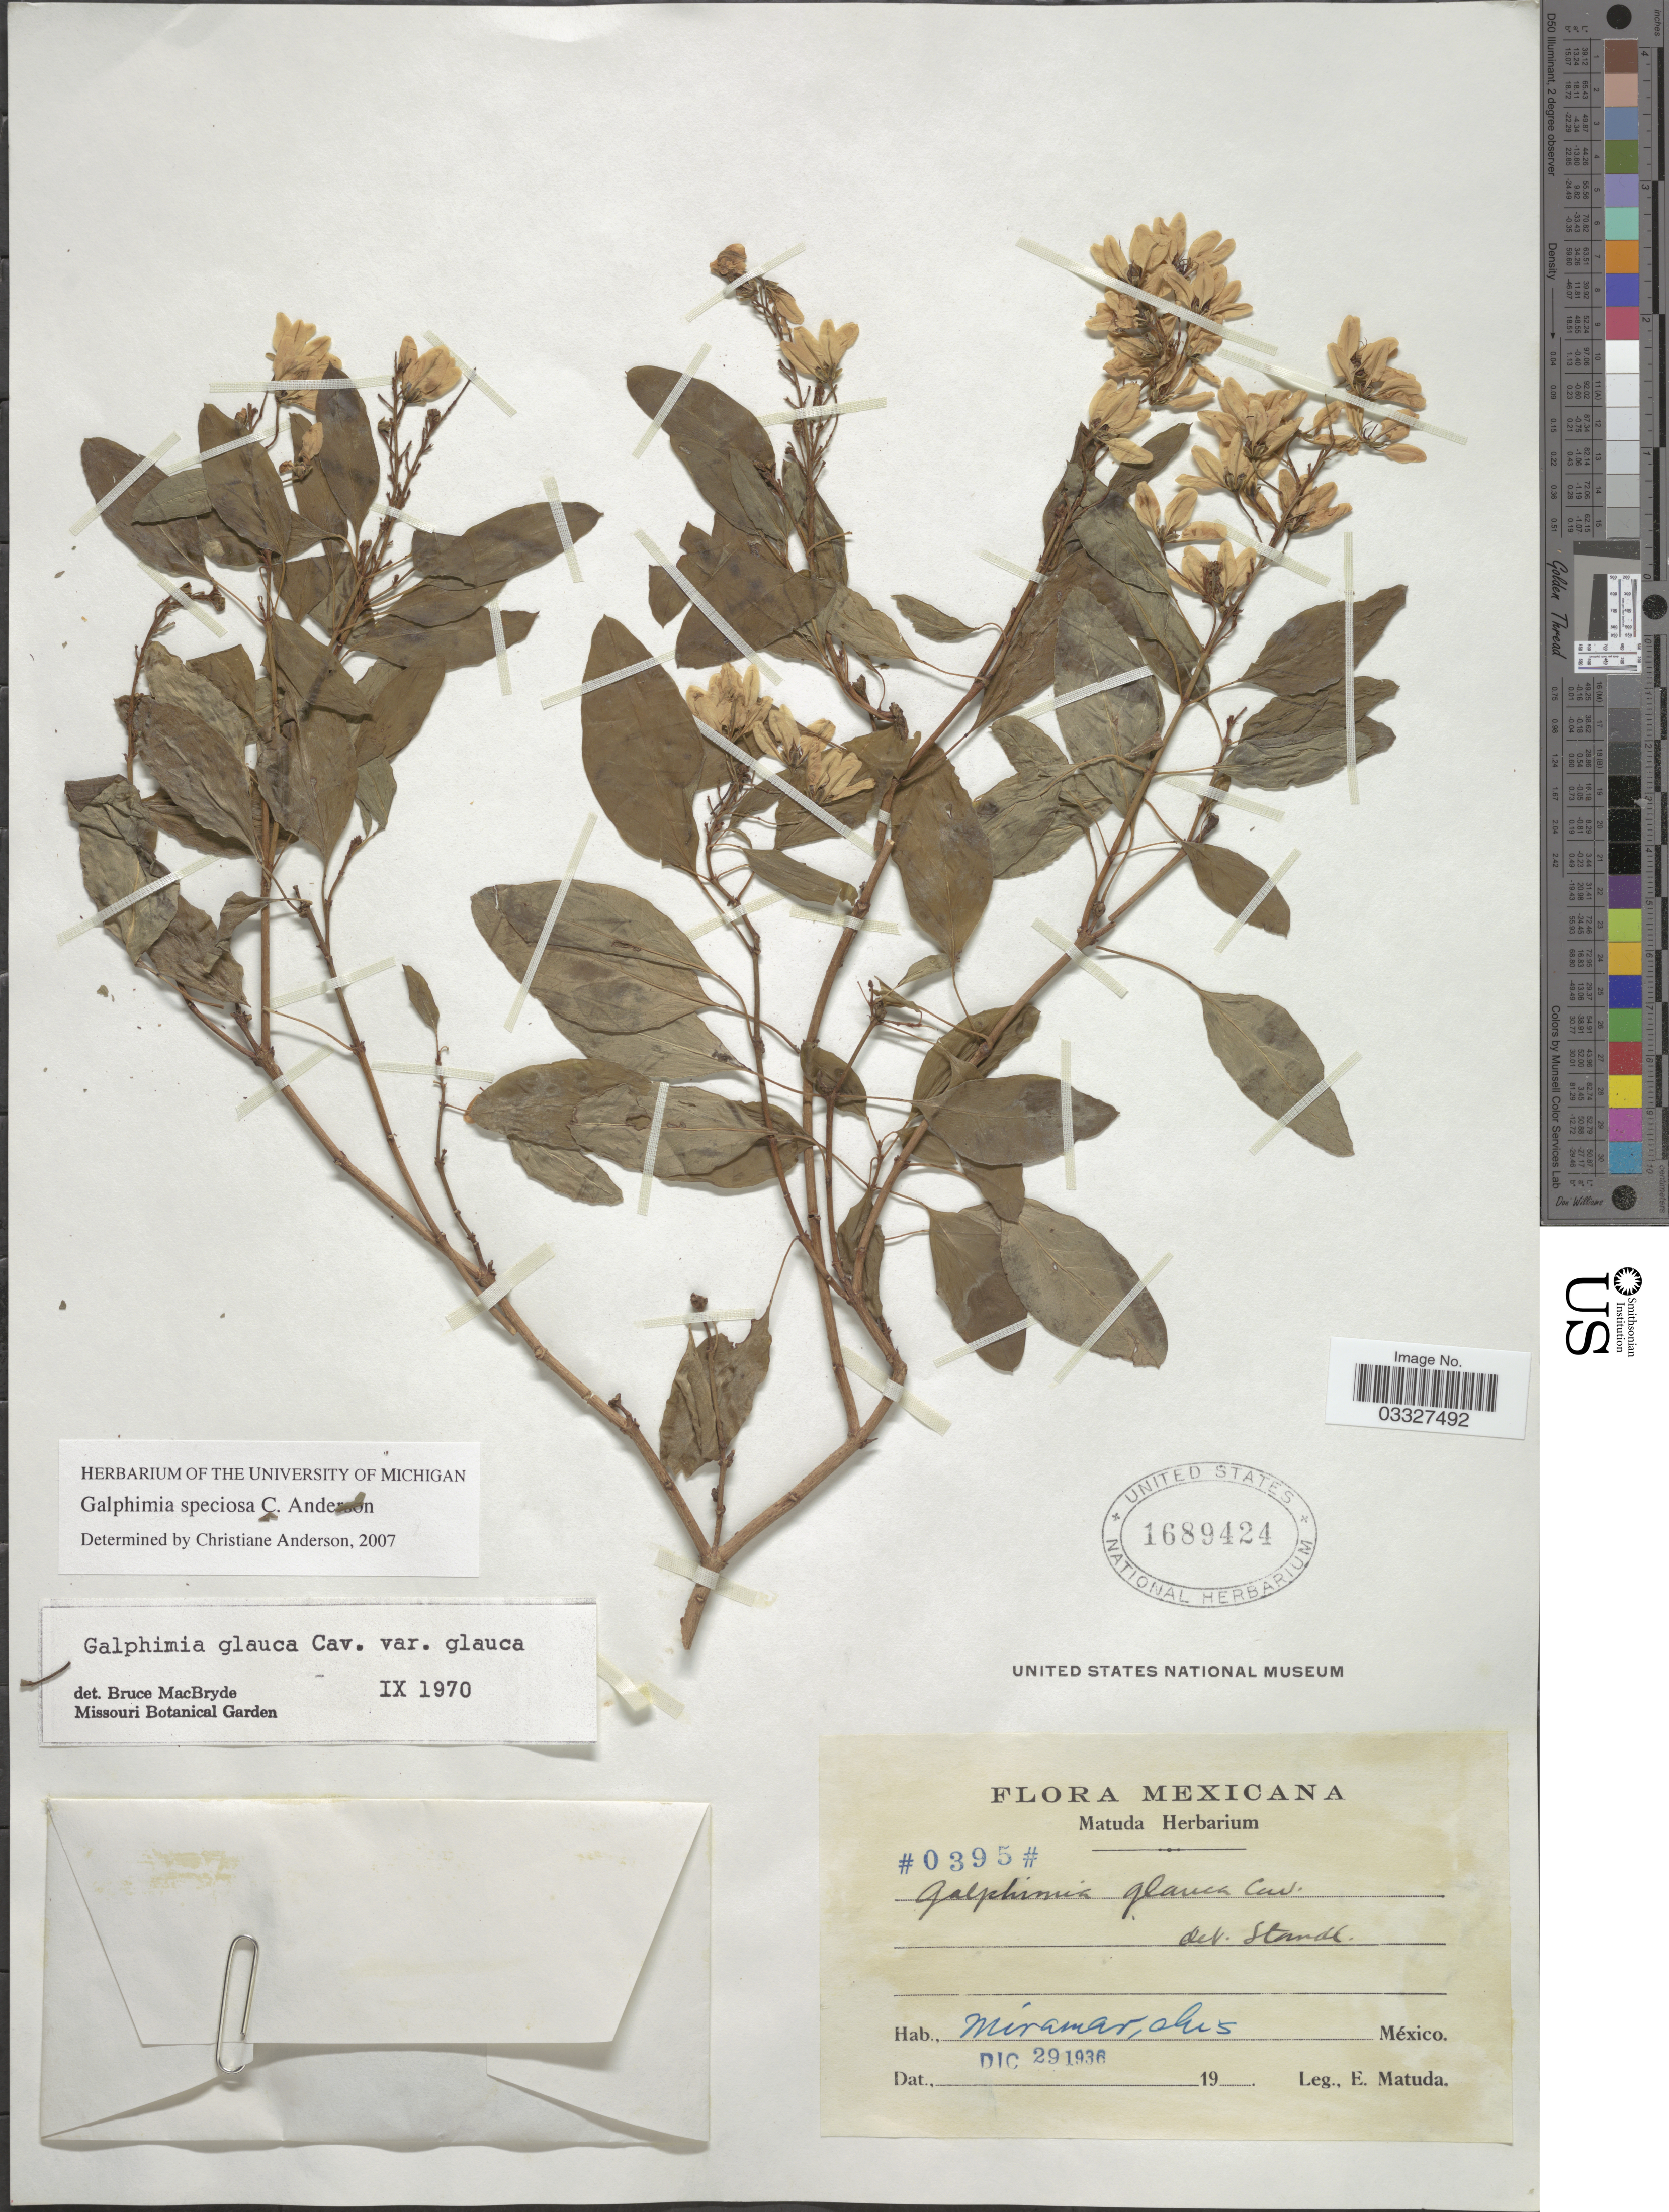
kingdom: Plantae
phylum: Tracheophyta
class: Magnoliopsida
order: Malpighiales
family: Malpighiaceae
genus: Galphimia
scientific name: Galphimia speciosa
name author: C.E. Anderson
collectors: E. Matuda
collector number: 0395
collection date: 1936-12-29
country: Mexico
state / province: Chiapas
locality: Miramar.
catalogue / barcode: US 1689424